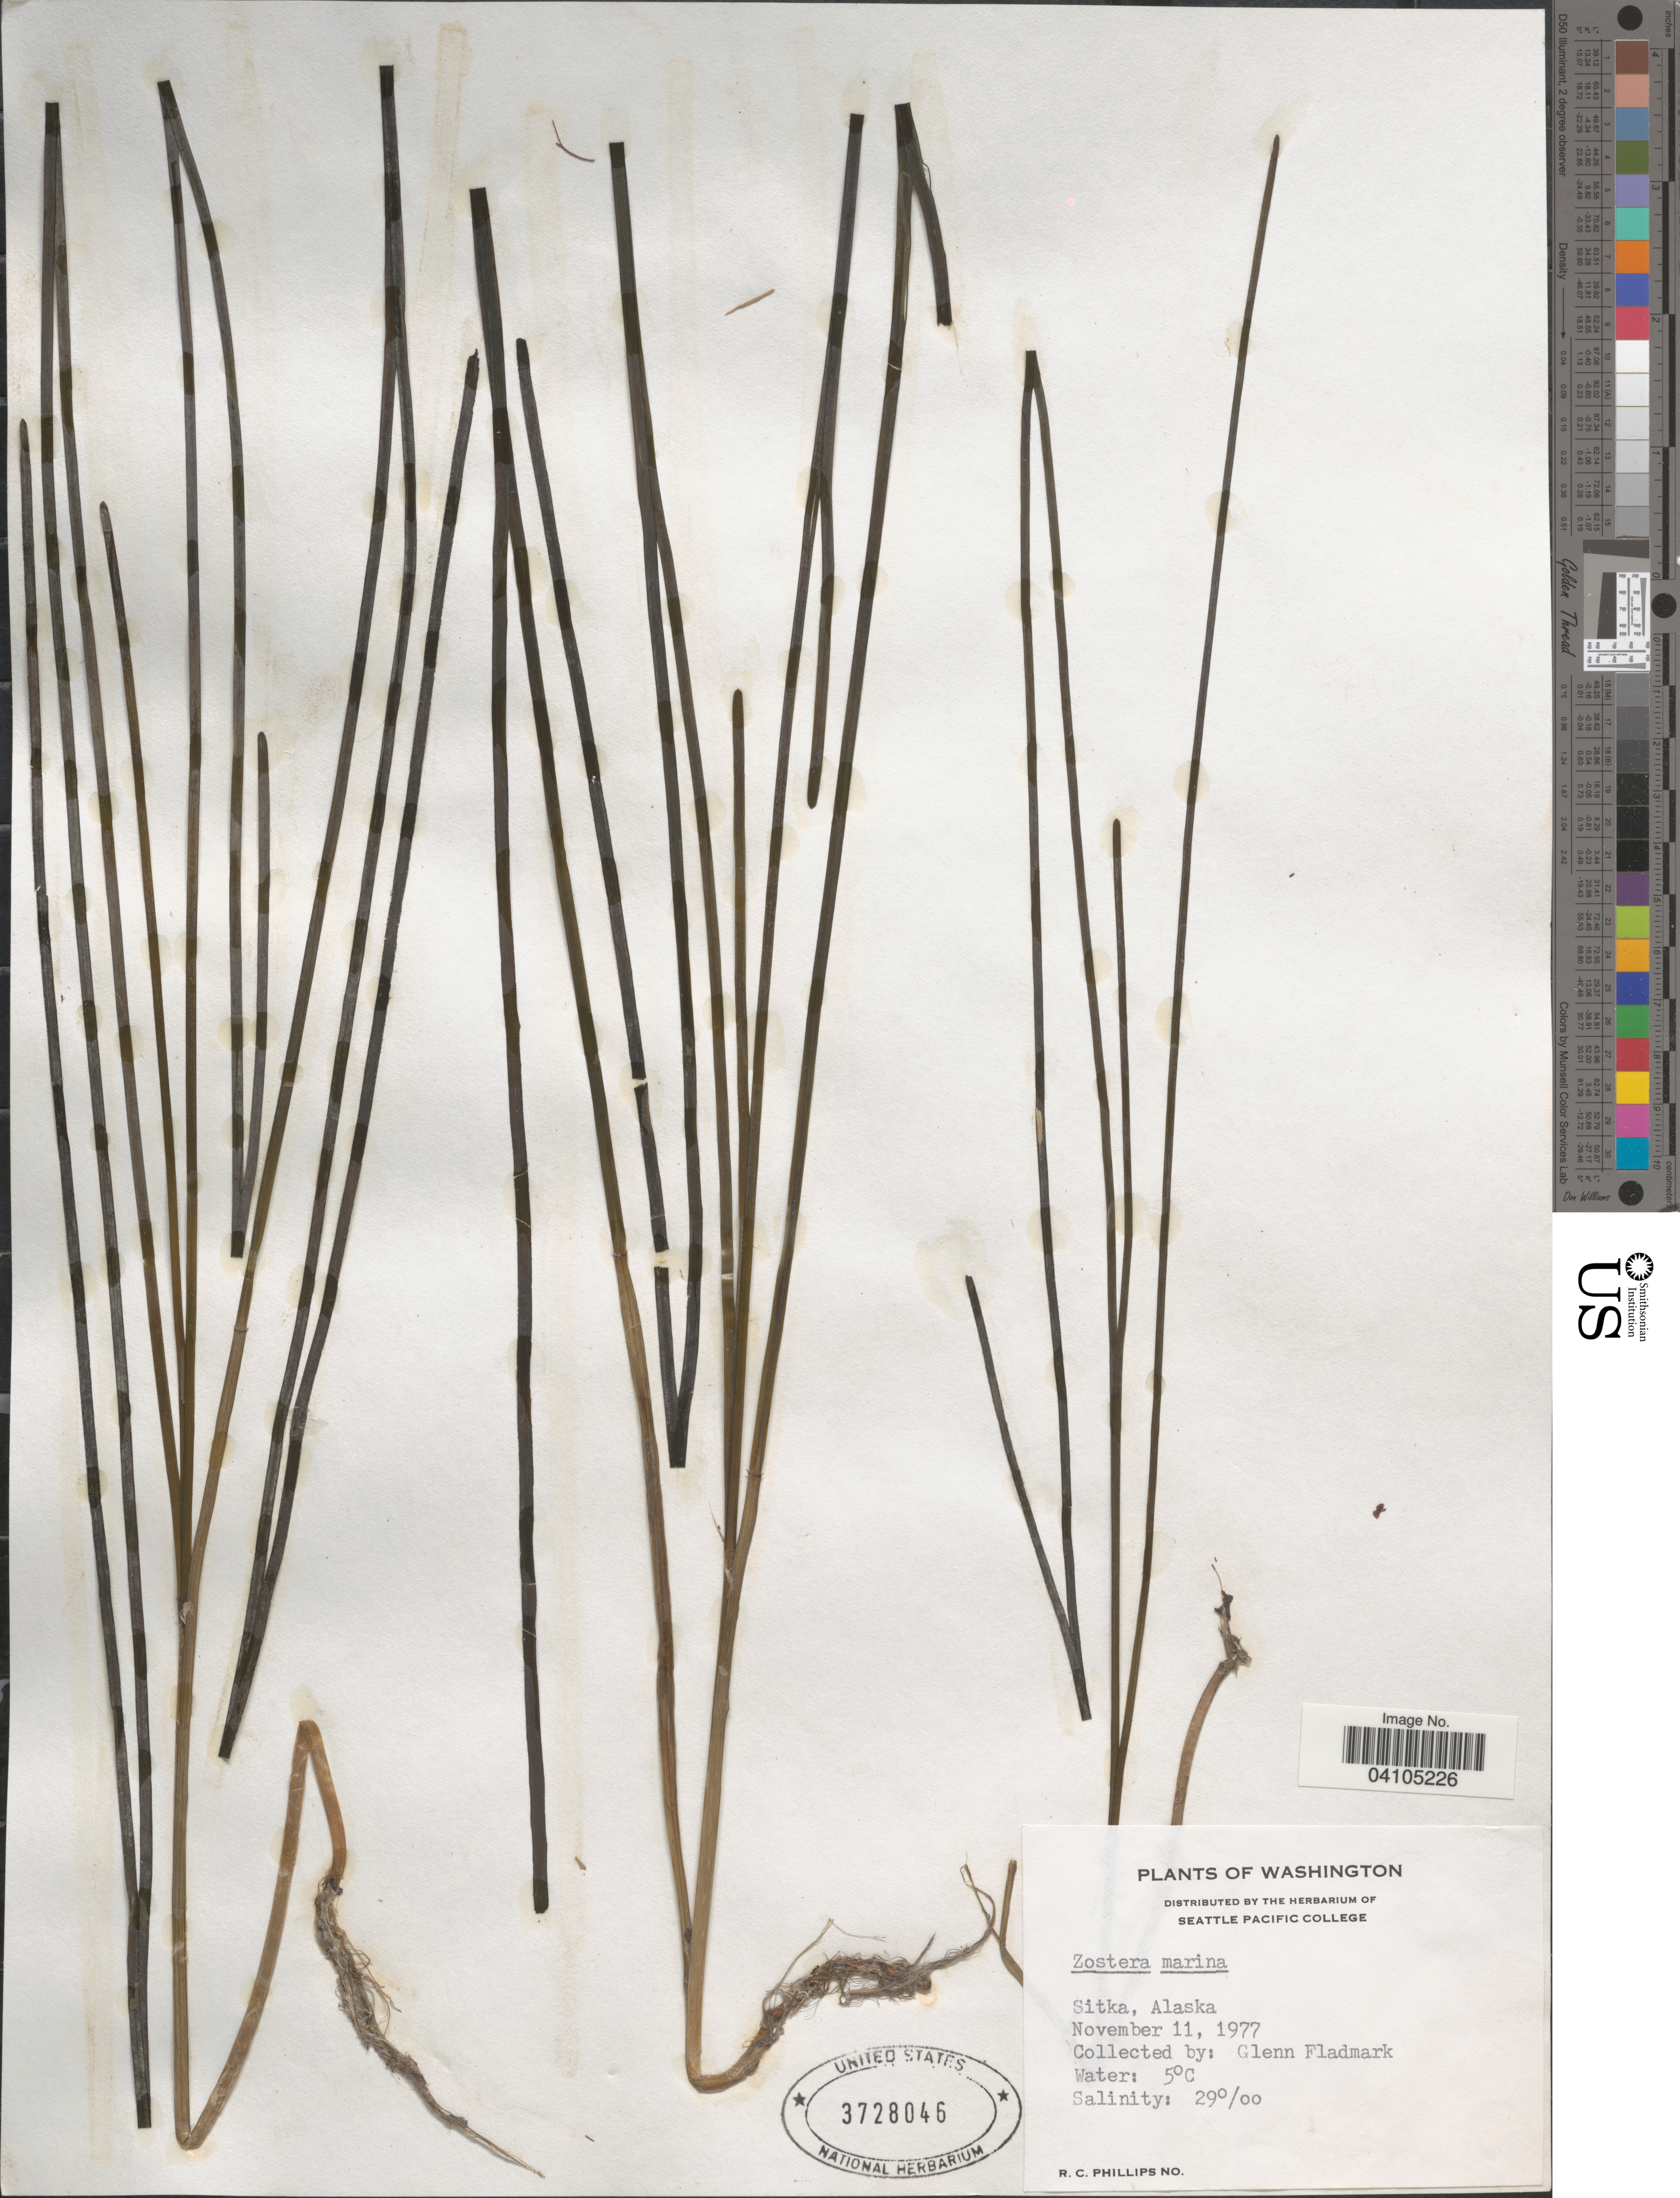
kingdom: Plantae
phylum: Tracheophyta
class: Liliopsida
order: Alismatales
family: Zosteraceae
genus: Zostera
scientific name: Zostera marina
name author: L.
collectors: G. Fladmark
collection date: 1977-11-11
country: United States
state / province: Alaska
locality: Sitka.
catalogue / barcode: US 3728046